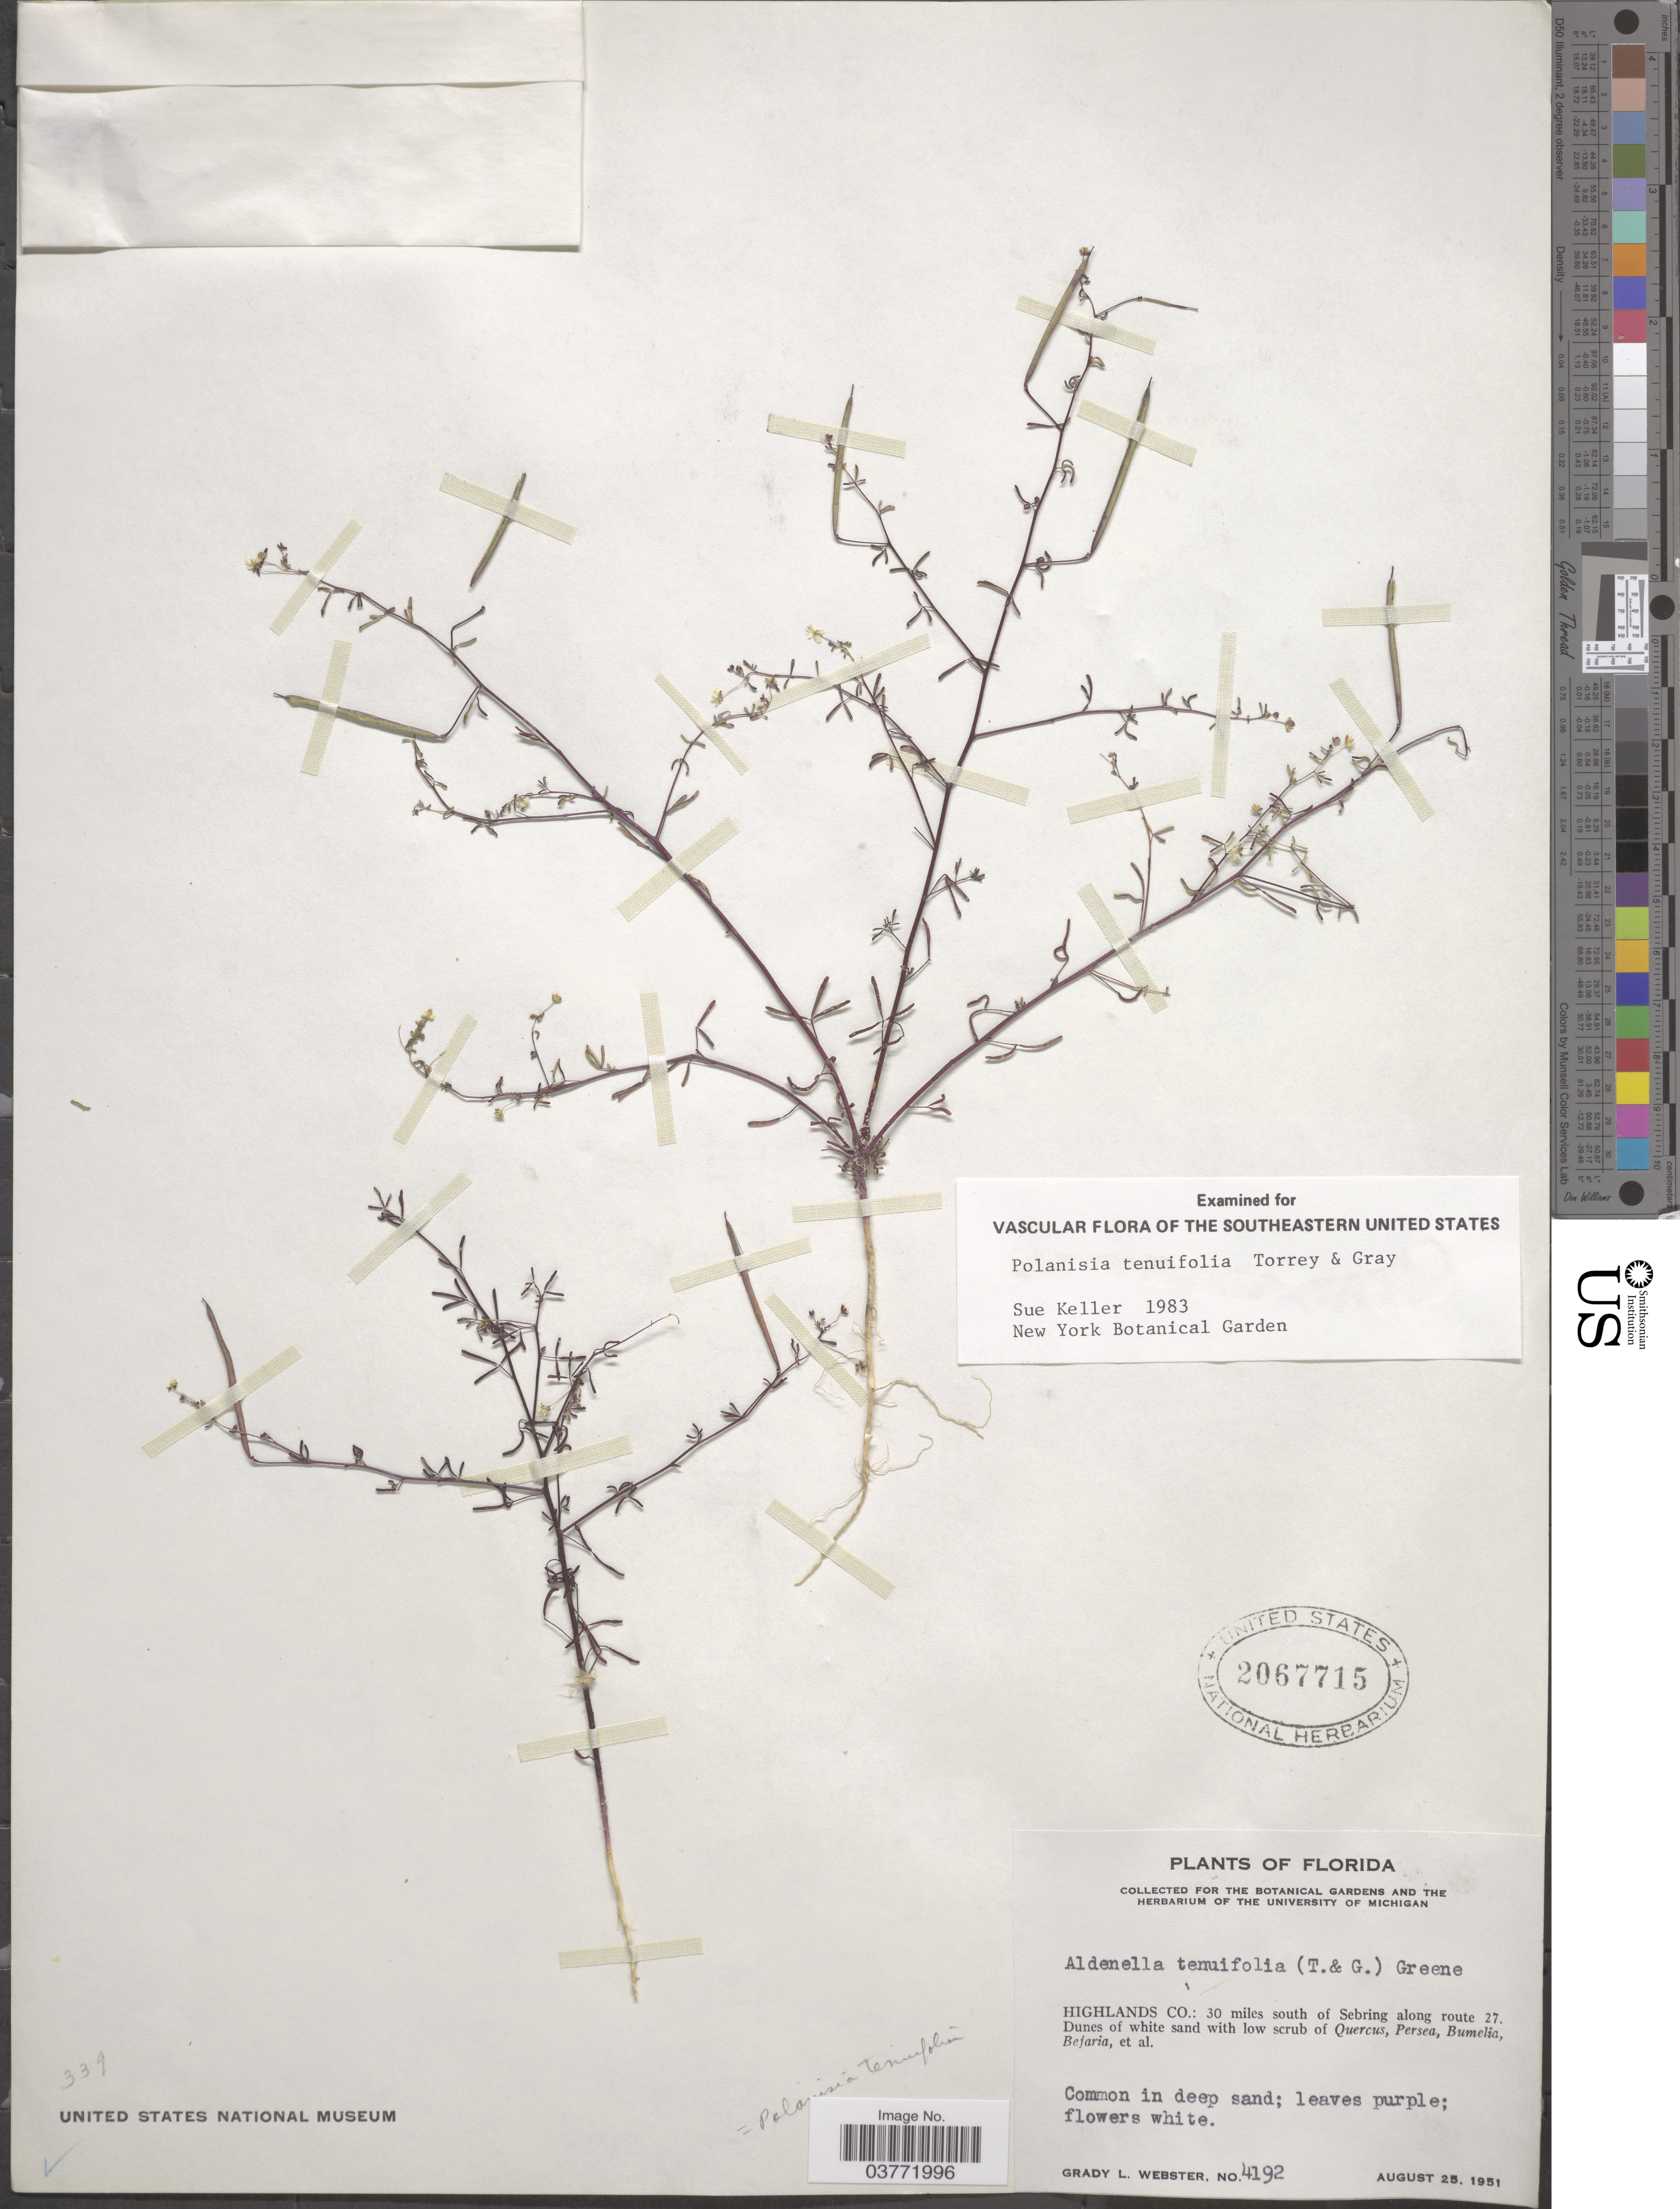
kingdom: Plantae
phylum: Tracheophyta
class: Magnoliopsida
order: Brassicales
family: Cleomaceae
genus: Polanisia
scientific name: Polanisia tenuifolia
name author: Torr. & A. Gray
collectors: G. L. Webster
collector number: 4192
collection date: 1951-08-25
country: United States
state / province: Florida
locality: Highlands Co.: 30 miles south of Sebring along route 27.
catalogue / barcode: US 2067715